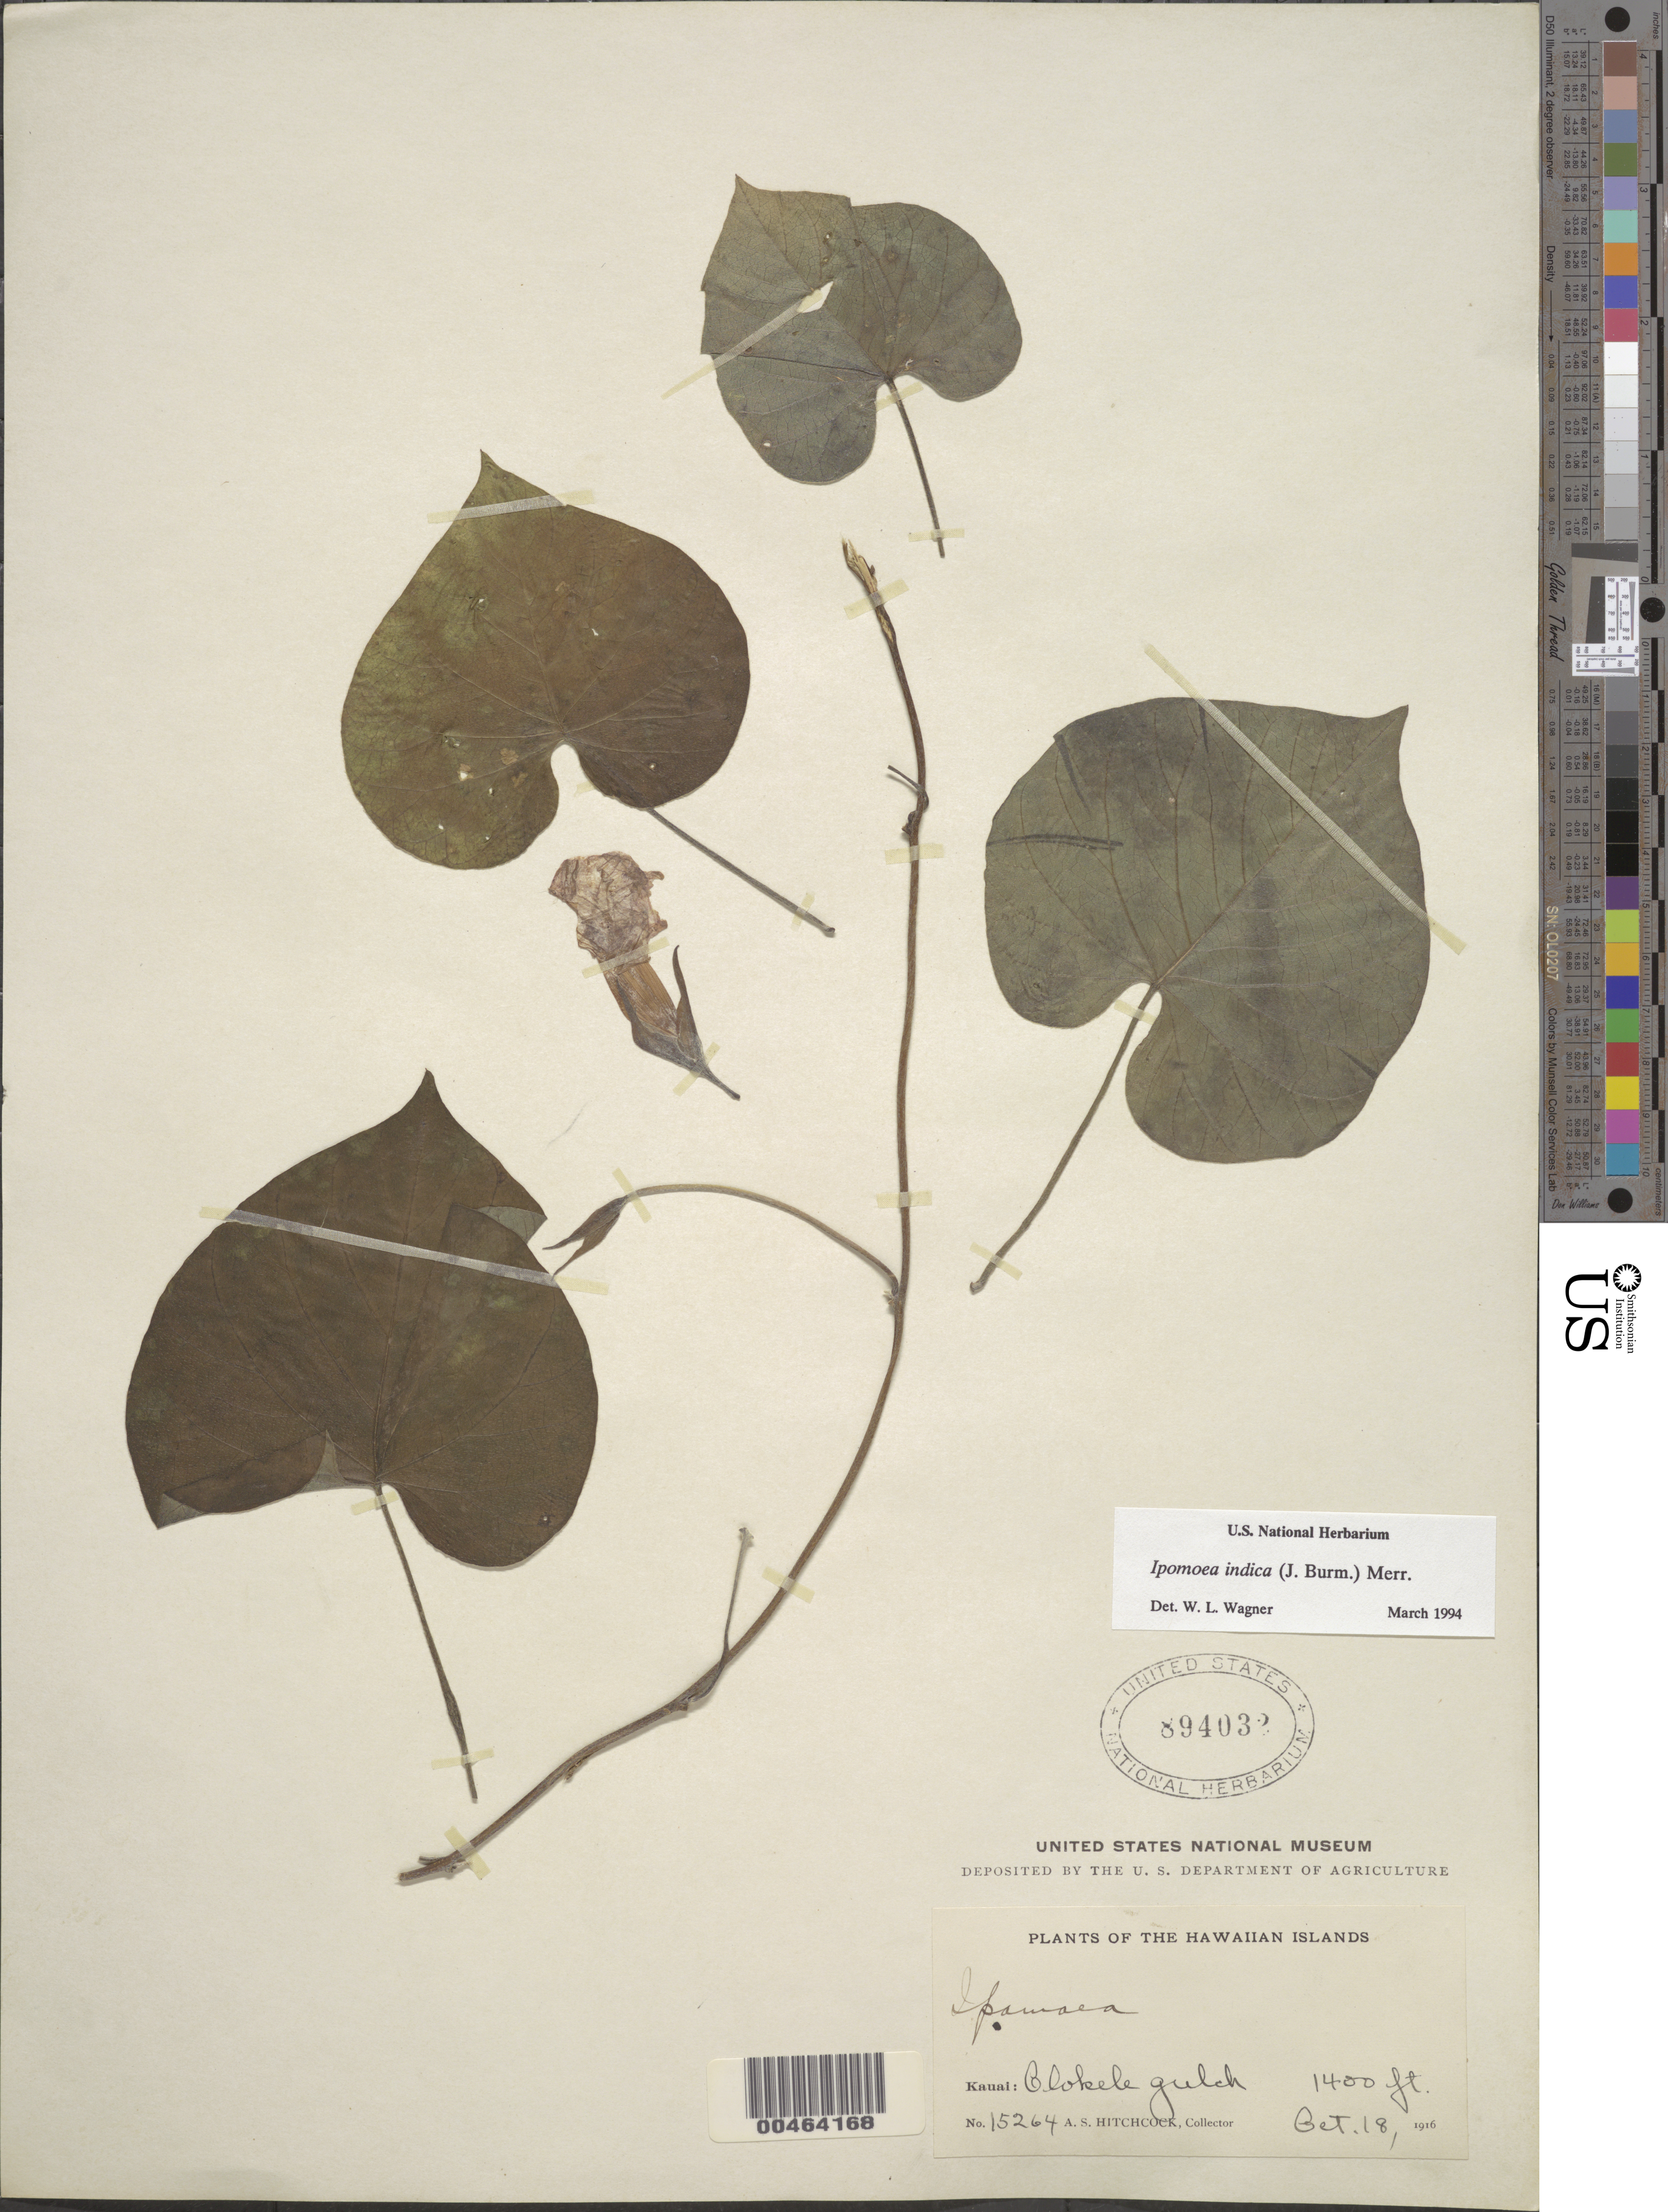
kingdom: Plantae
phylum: Tracheophyta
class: Magnoliopsida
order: Solanales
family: Convolvulaceae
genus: Ipomoea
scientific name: Ipomoea indica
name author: (Burm.) Merr.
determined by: Wagner, W. L., (BOT), Smithsonian Institution - National Museum of Natural History (UNITED STATES)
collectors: A. S. Hitchcock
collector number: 15264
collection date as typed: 18 Oct 1916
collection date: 1916-10-18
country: United States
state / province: Hawaii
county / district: Kauai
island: Kaua'i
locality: Olokele gulch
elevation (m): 427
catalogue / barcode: US 894032